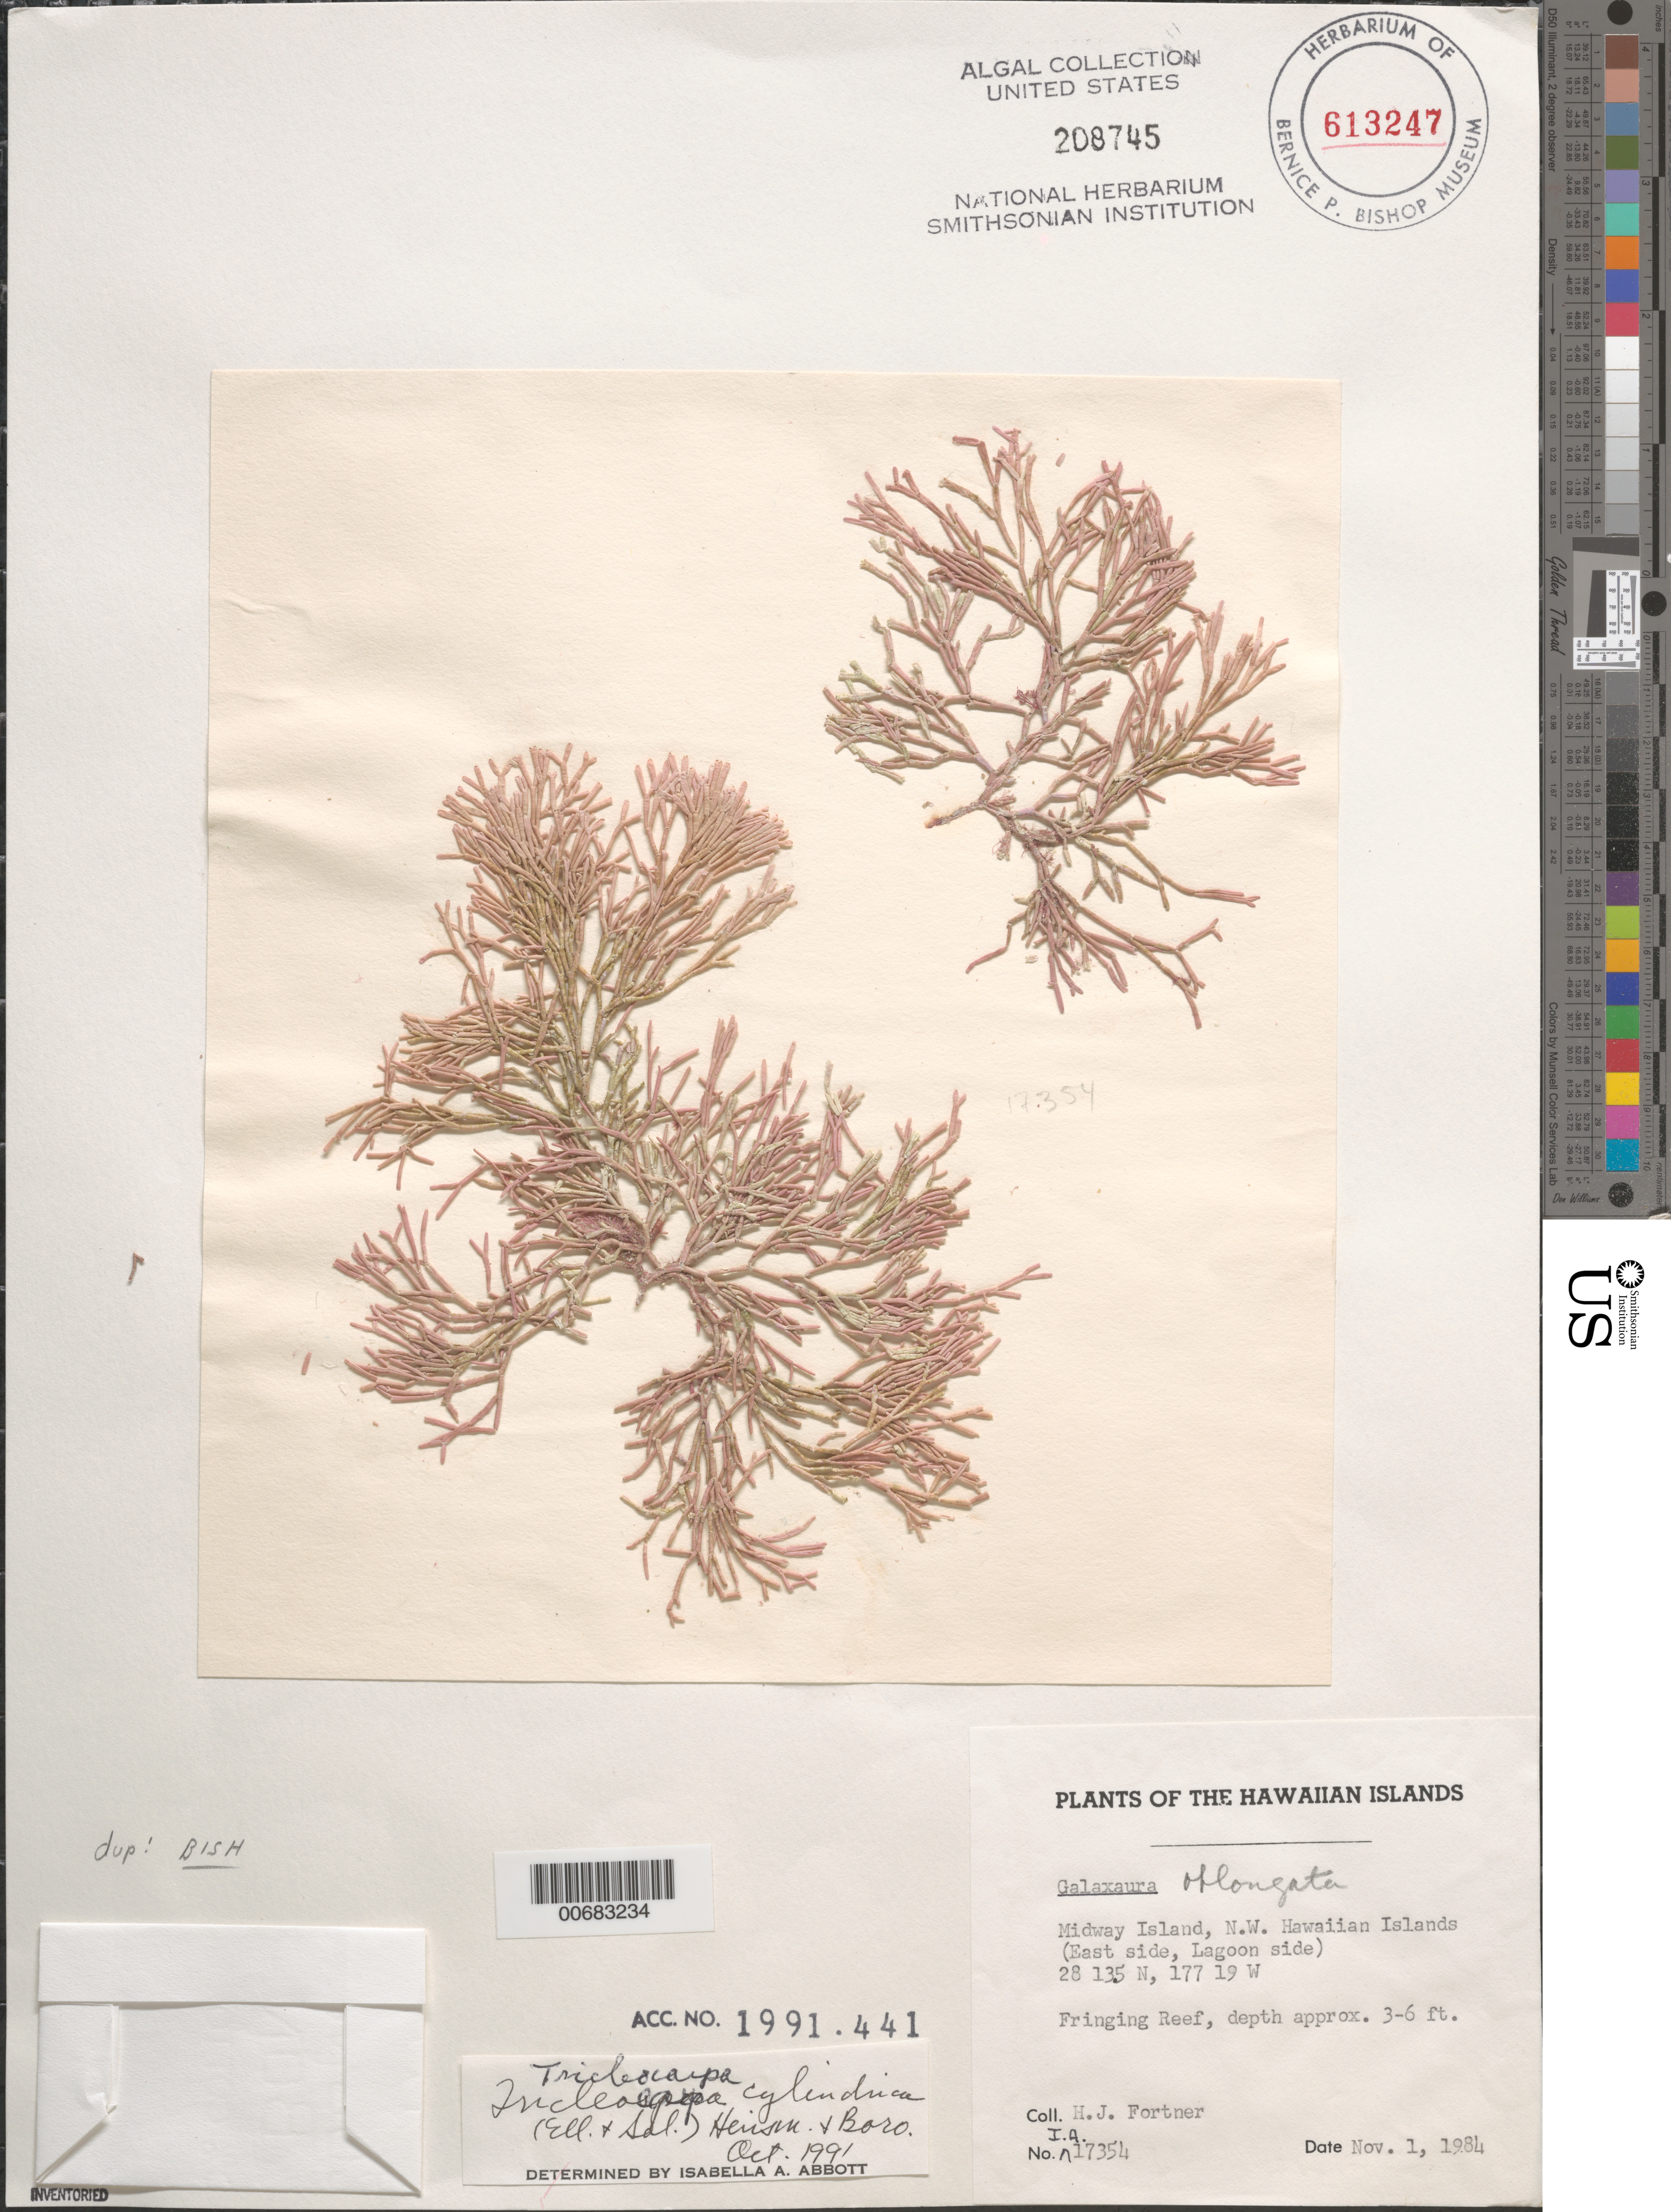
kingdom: Plantae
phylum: Rhodophyta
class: Florideophyceae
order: Nemaliales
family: Galaxauraceae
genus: Tricleocarpa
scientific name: Tricleocarpa cylindrica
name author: (Ellis & Sol.) Huisman & Borowitzka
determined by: Abbott, Isabella A.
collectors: H. Fortner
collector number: IAA 17354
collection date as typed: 01 Nov 1984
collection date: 1984-11-01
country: U.S. Administered Pacific Islands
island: Midway Atoll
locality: Eastern border of the fringing reef and east side, lagoon side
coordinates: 28 13.5' N, 177 19' W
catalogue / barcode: US 208745